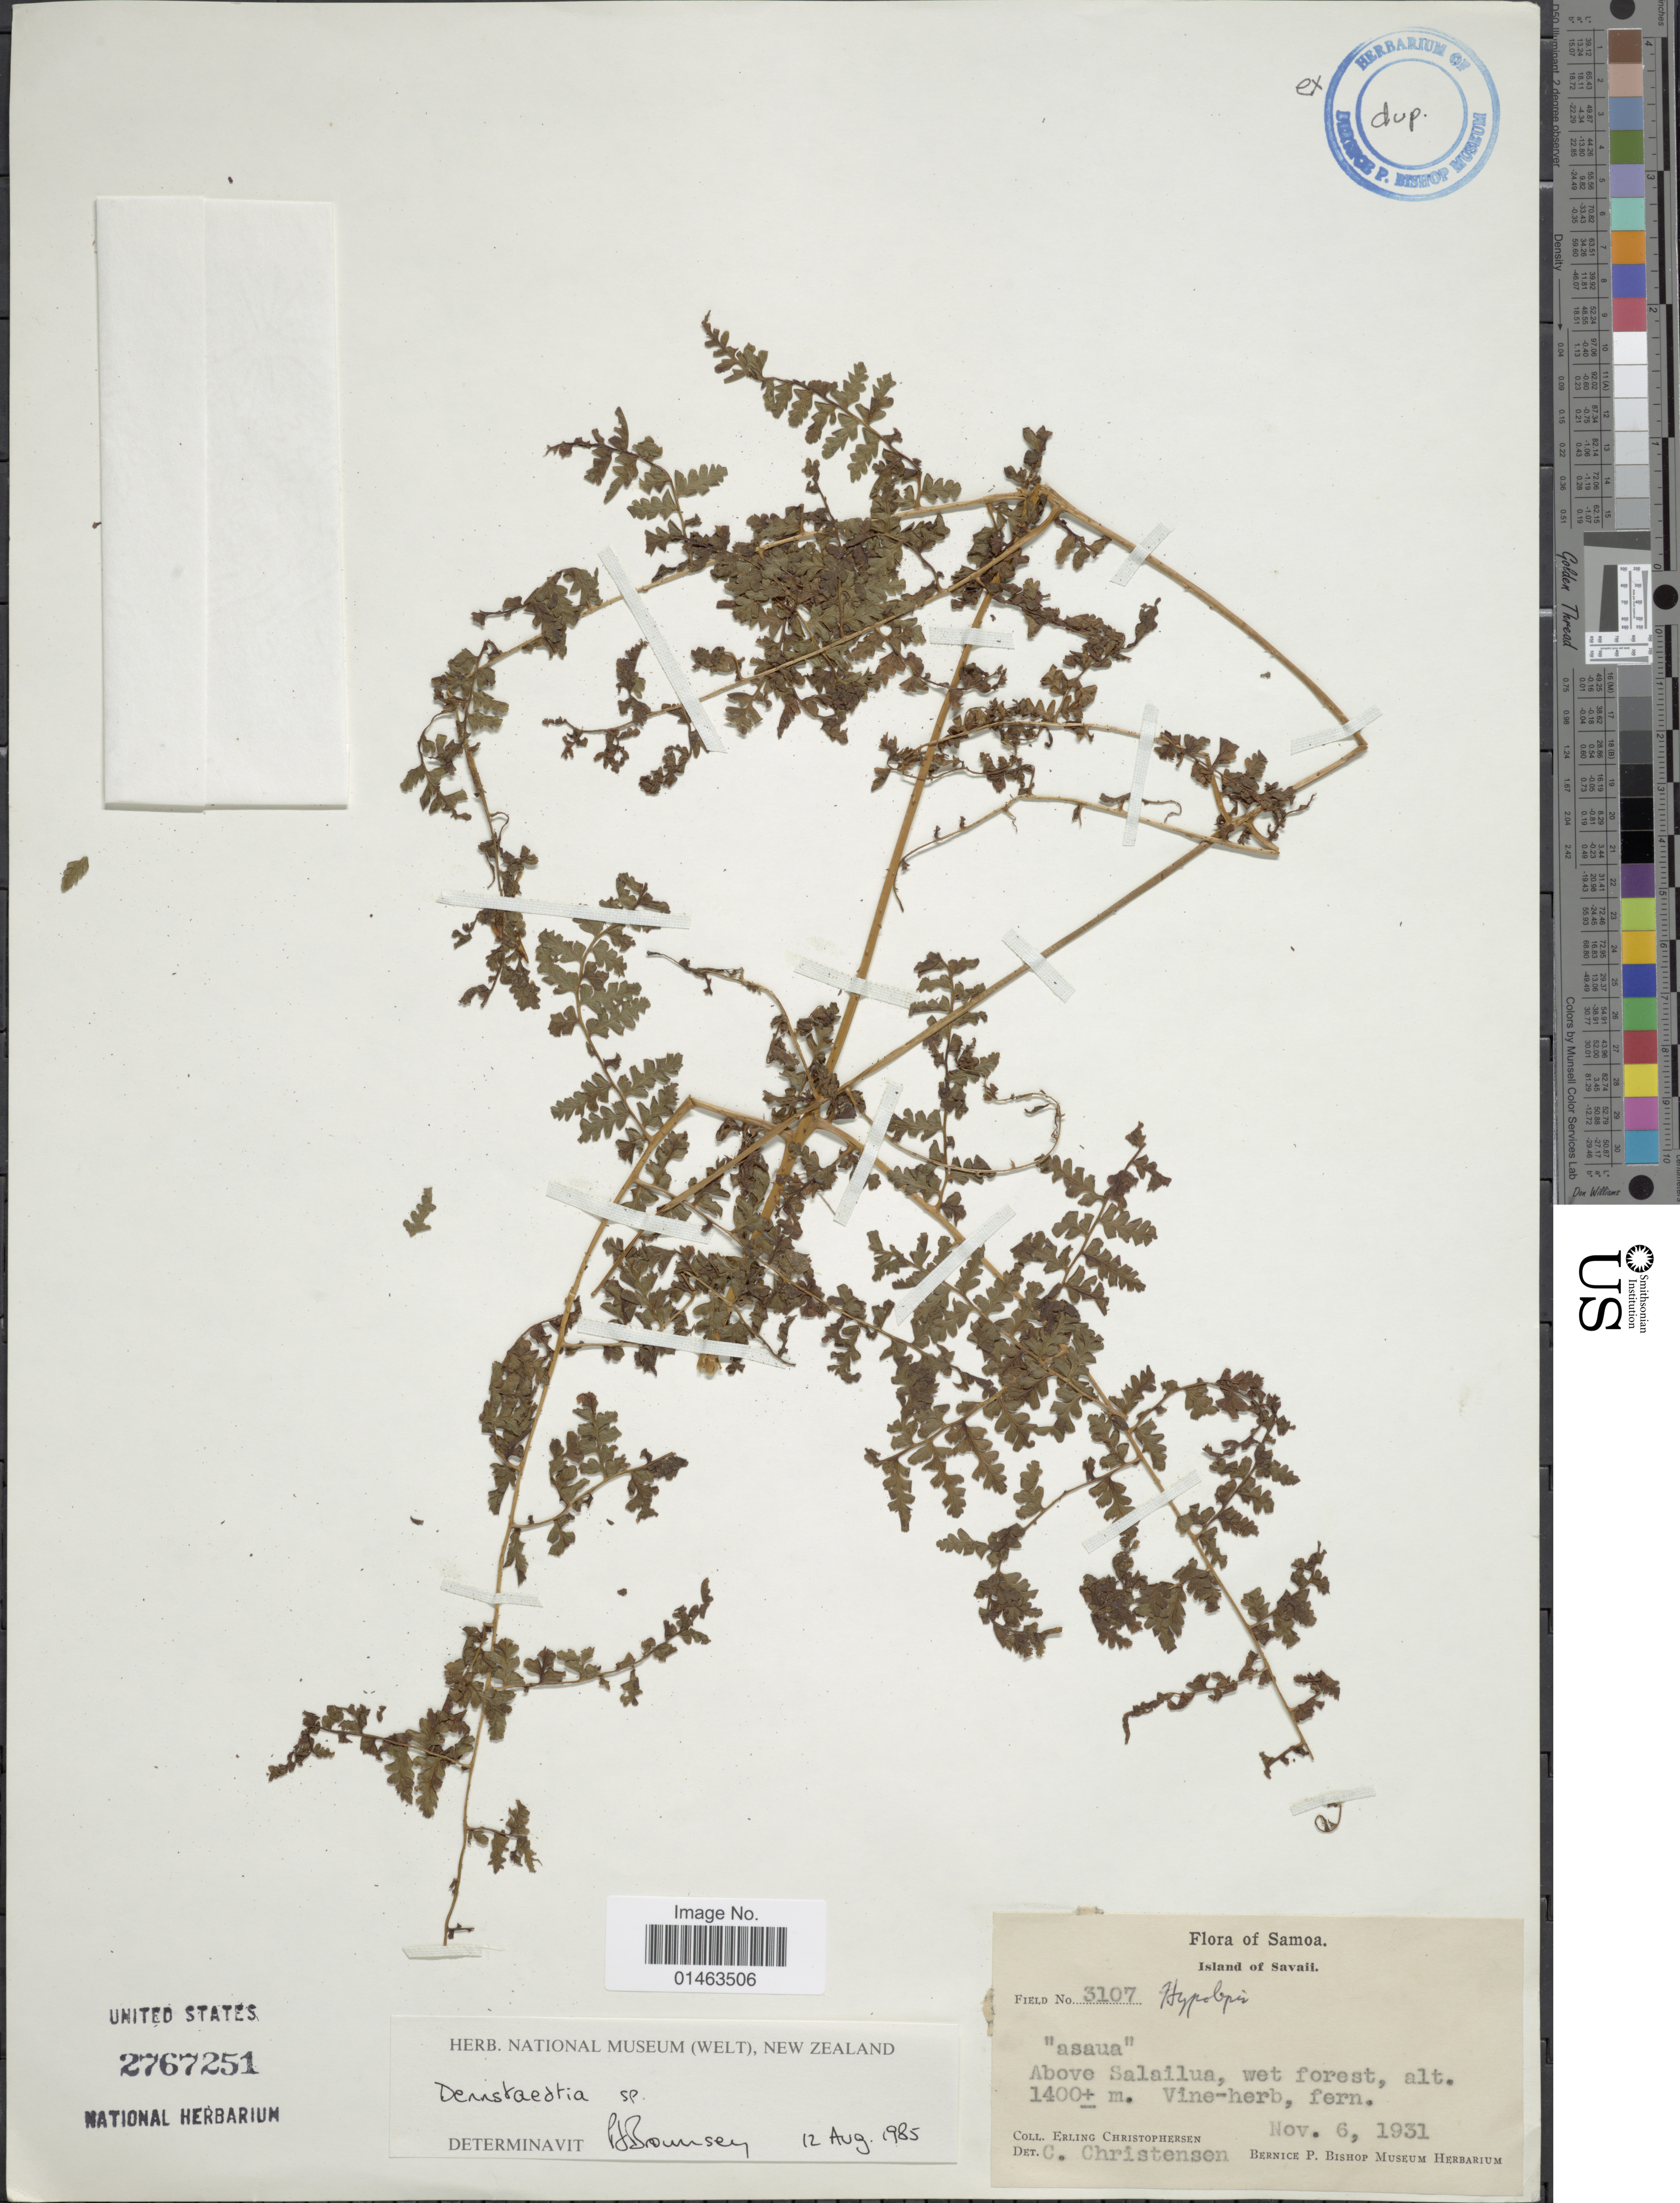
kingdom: Plantae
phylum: Tracheophyta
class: Polypodiopsida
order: Polypodiales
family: Dennstaedtiaceae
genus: Hypolepis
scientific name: Hypolepis tenuifolia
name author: (G. Forst.) Bernh.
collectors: E. Christophersen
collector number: Field 3107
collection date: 1931-11-06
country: Samoa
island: Savai'i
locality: Island of Savaii. "asaua". Above Salailua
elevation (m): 1400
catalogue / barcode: US 2767251